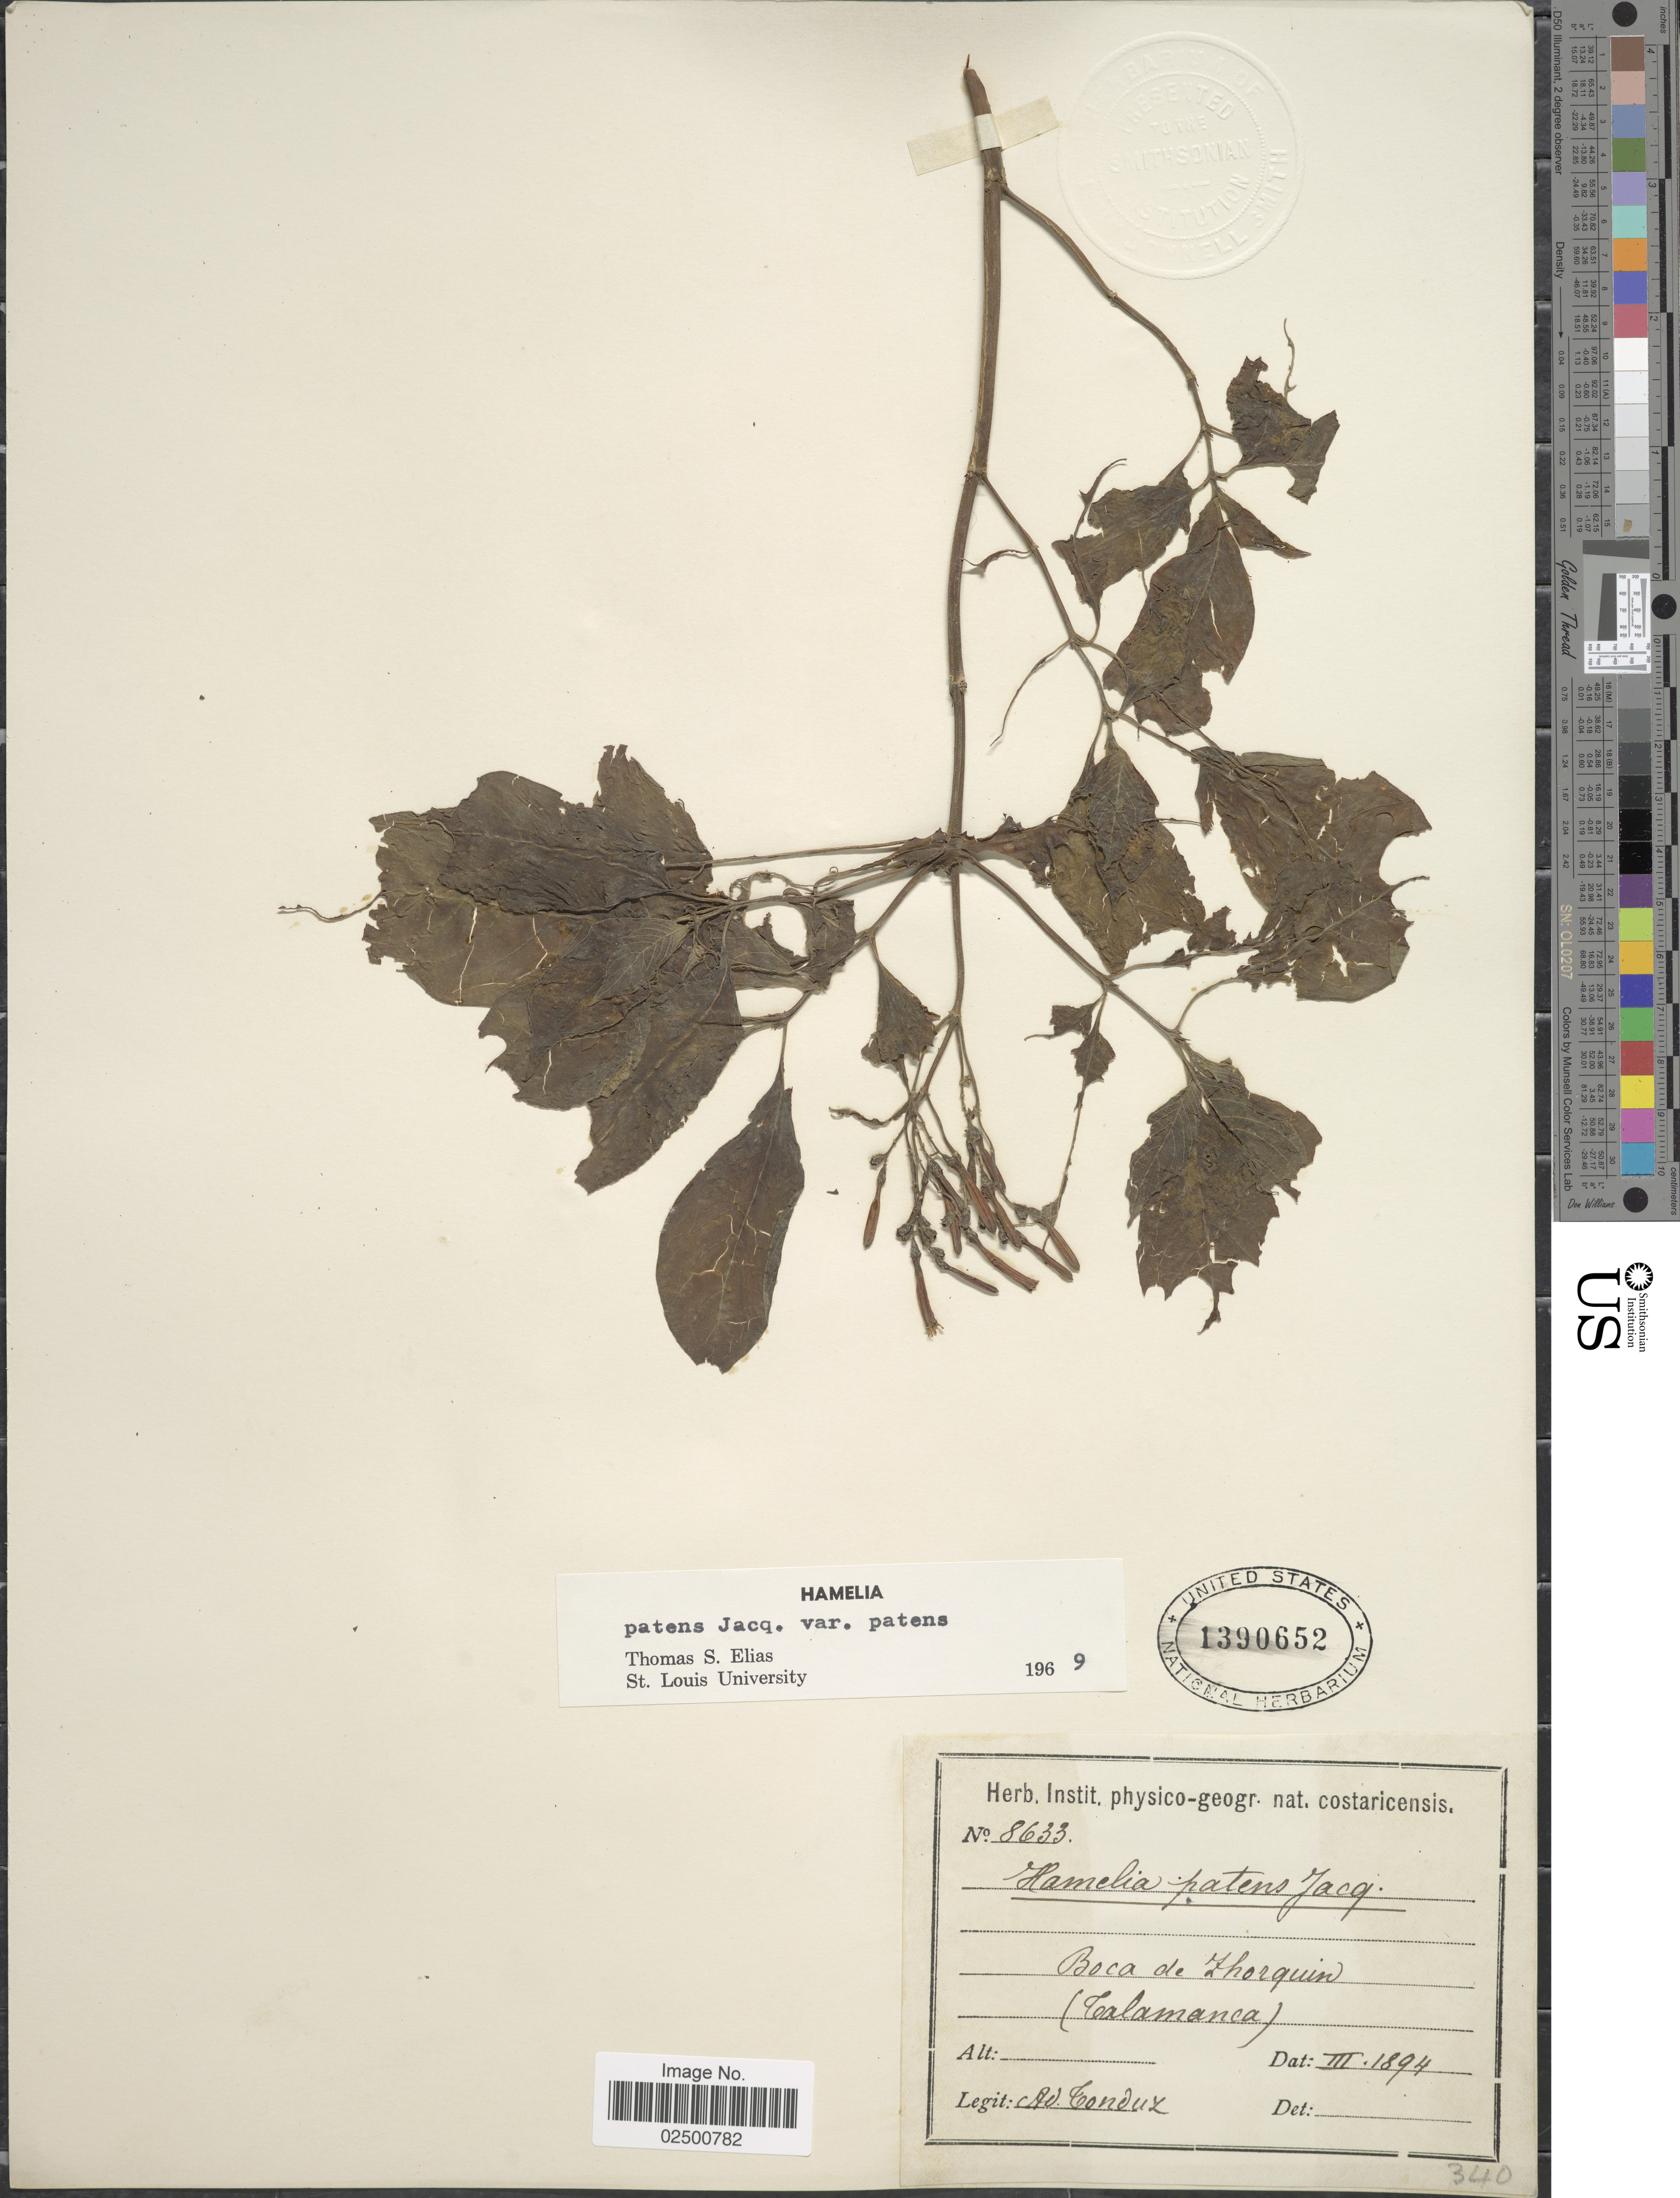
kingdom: Plantae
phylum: Tracheophyta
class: Magnoliopsida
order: Gentianales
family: Rubiaceae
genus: Hamelia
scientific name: Hamelia patens var. patens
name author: Jacq.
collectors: A. Tonduz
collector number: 8633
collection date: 1894-03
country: Costa Rica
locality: Boca de Zhorquin (Talamanca)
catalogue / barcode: US 1390652